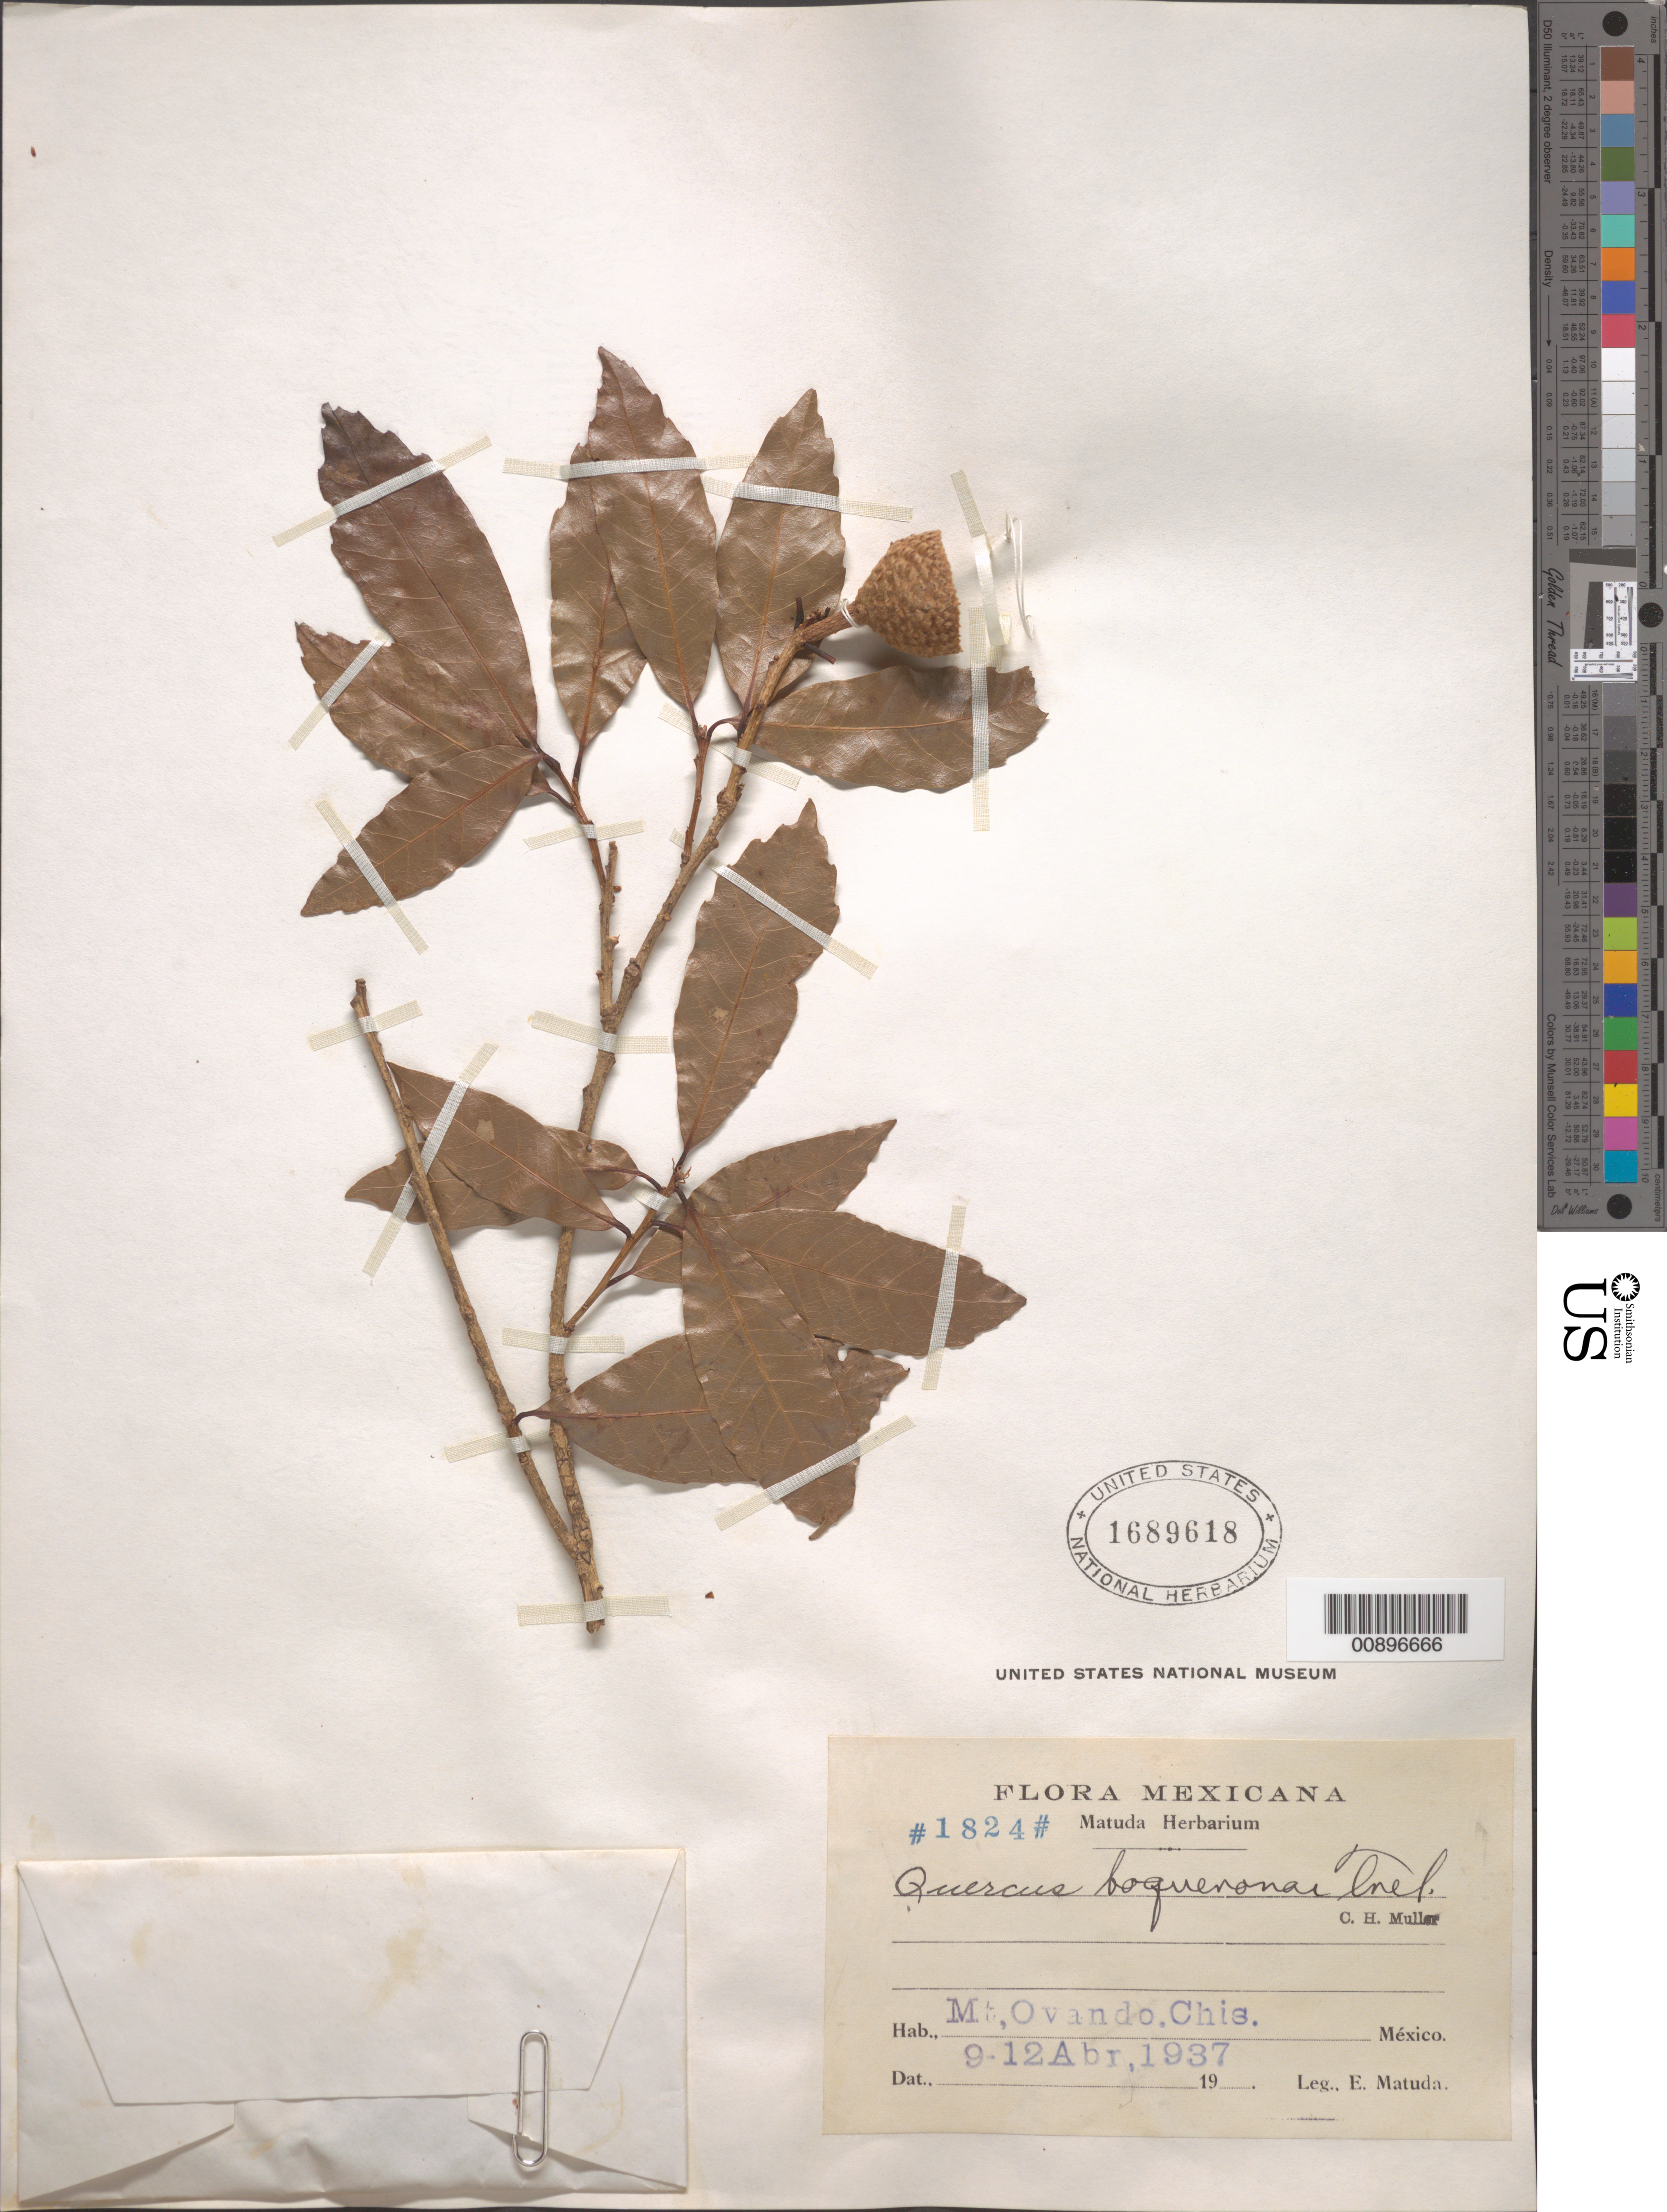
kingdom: Plantae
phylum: Tracheophyta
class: Magnoliopsida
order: Fagales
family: Fagaceae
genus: Quercus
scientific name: Quercus boqueronae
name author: Trel.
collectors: E. Matuda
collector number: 1824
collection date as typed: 09 Apr 1937 to 12 Apr 1937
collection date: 1937-04-09/1937-04-12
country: Mexico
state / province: Chiapas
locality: Mt. Ovando, Chis.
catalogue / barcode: US 1689618